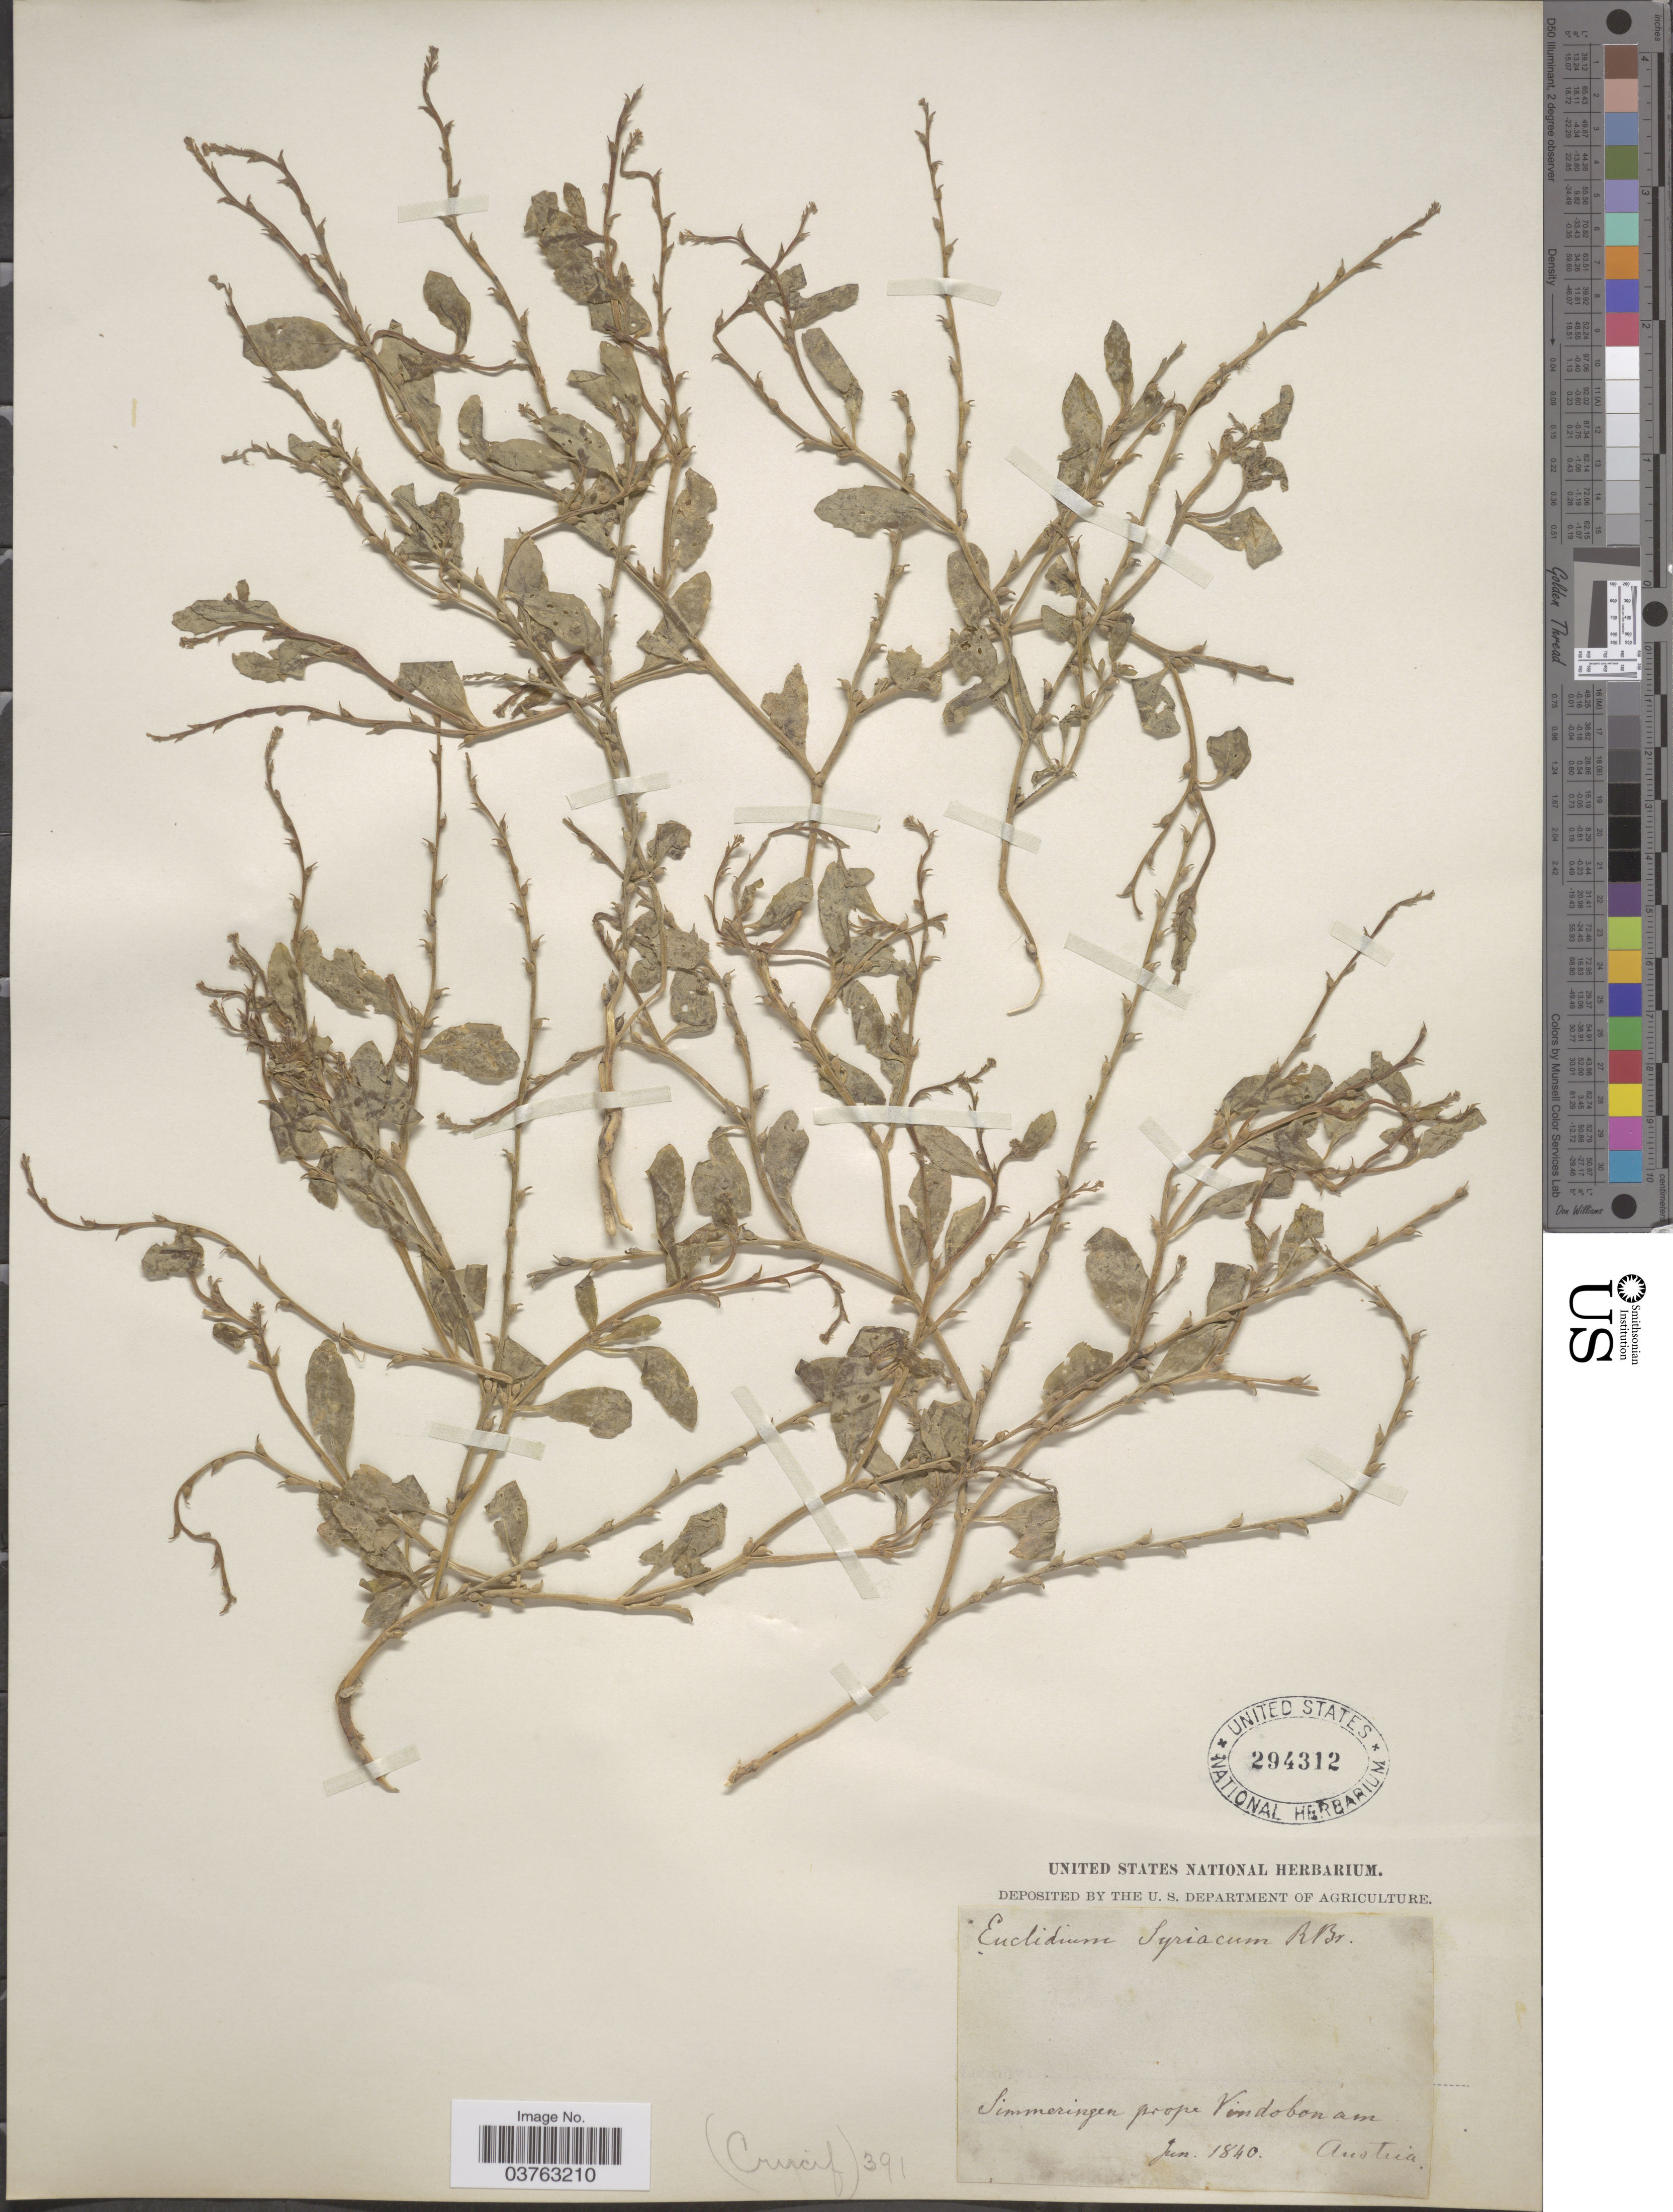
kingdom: Plantae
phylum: Tracheophyta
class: Magnoliopsida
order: Brassicales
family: Brassicaceae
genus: Euclidium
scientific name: Euclidium syriacum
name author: (L.) W.T. Aiton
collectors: ex herb. United States National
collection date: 1840-06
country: Austria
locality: Simmeringen prope Vindobonam.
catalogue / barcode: US 294312